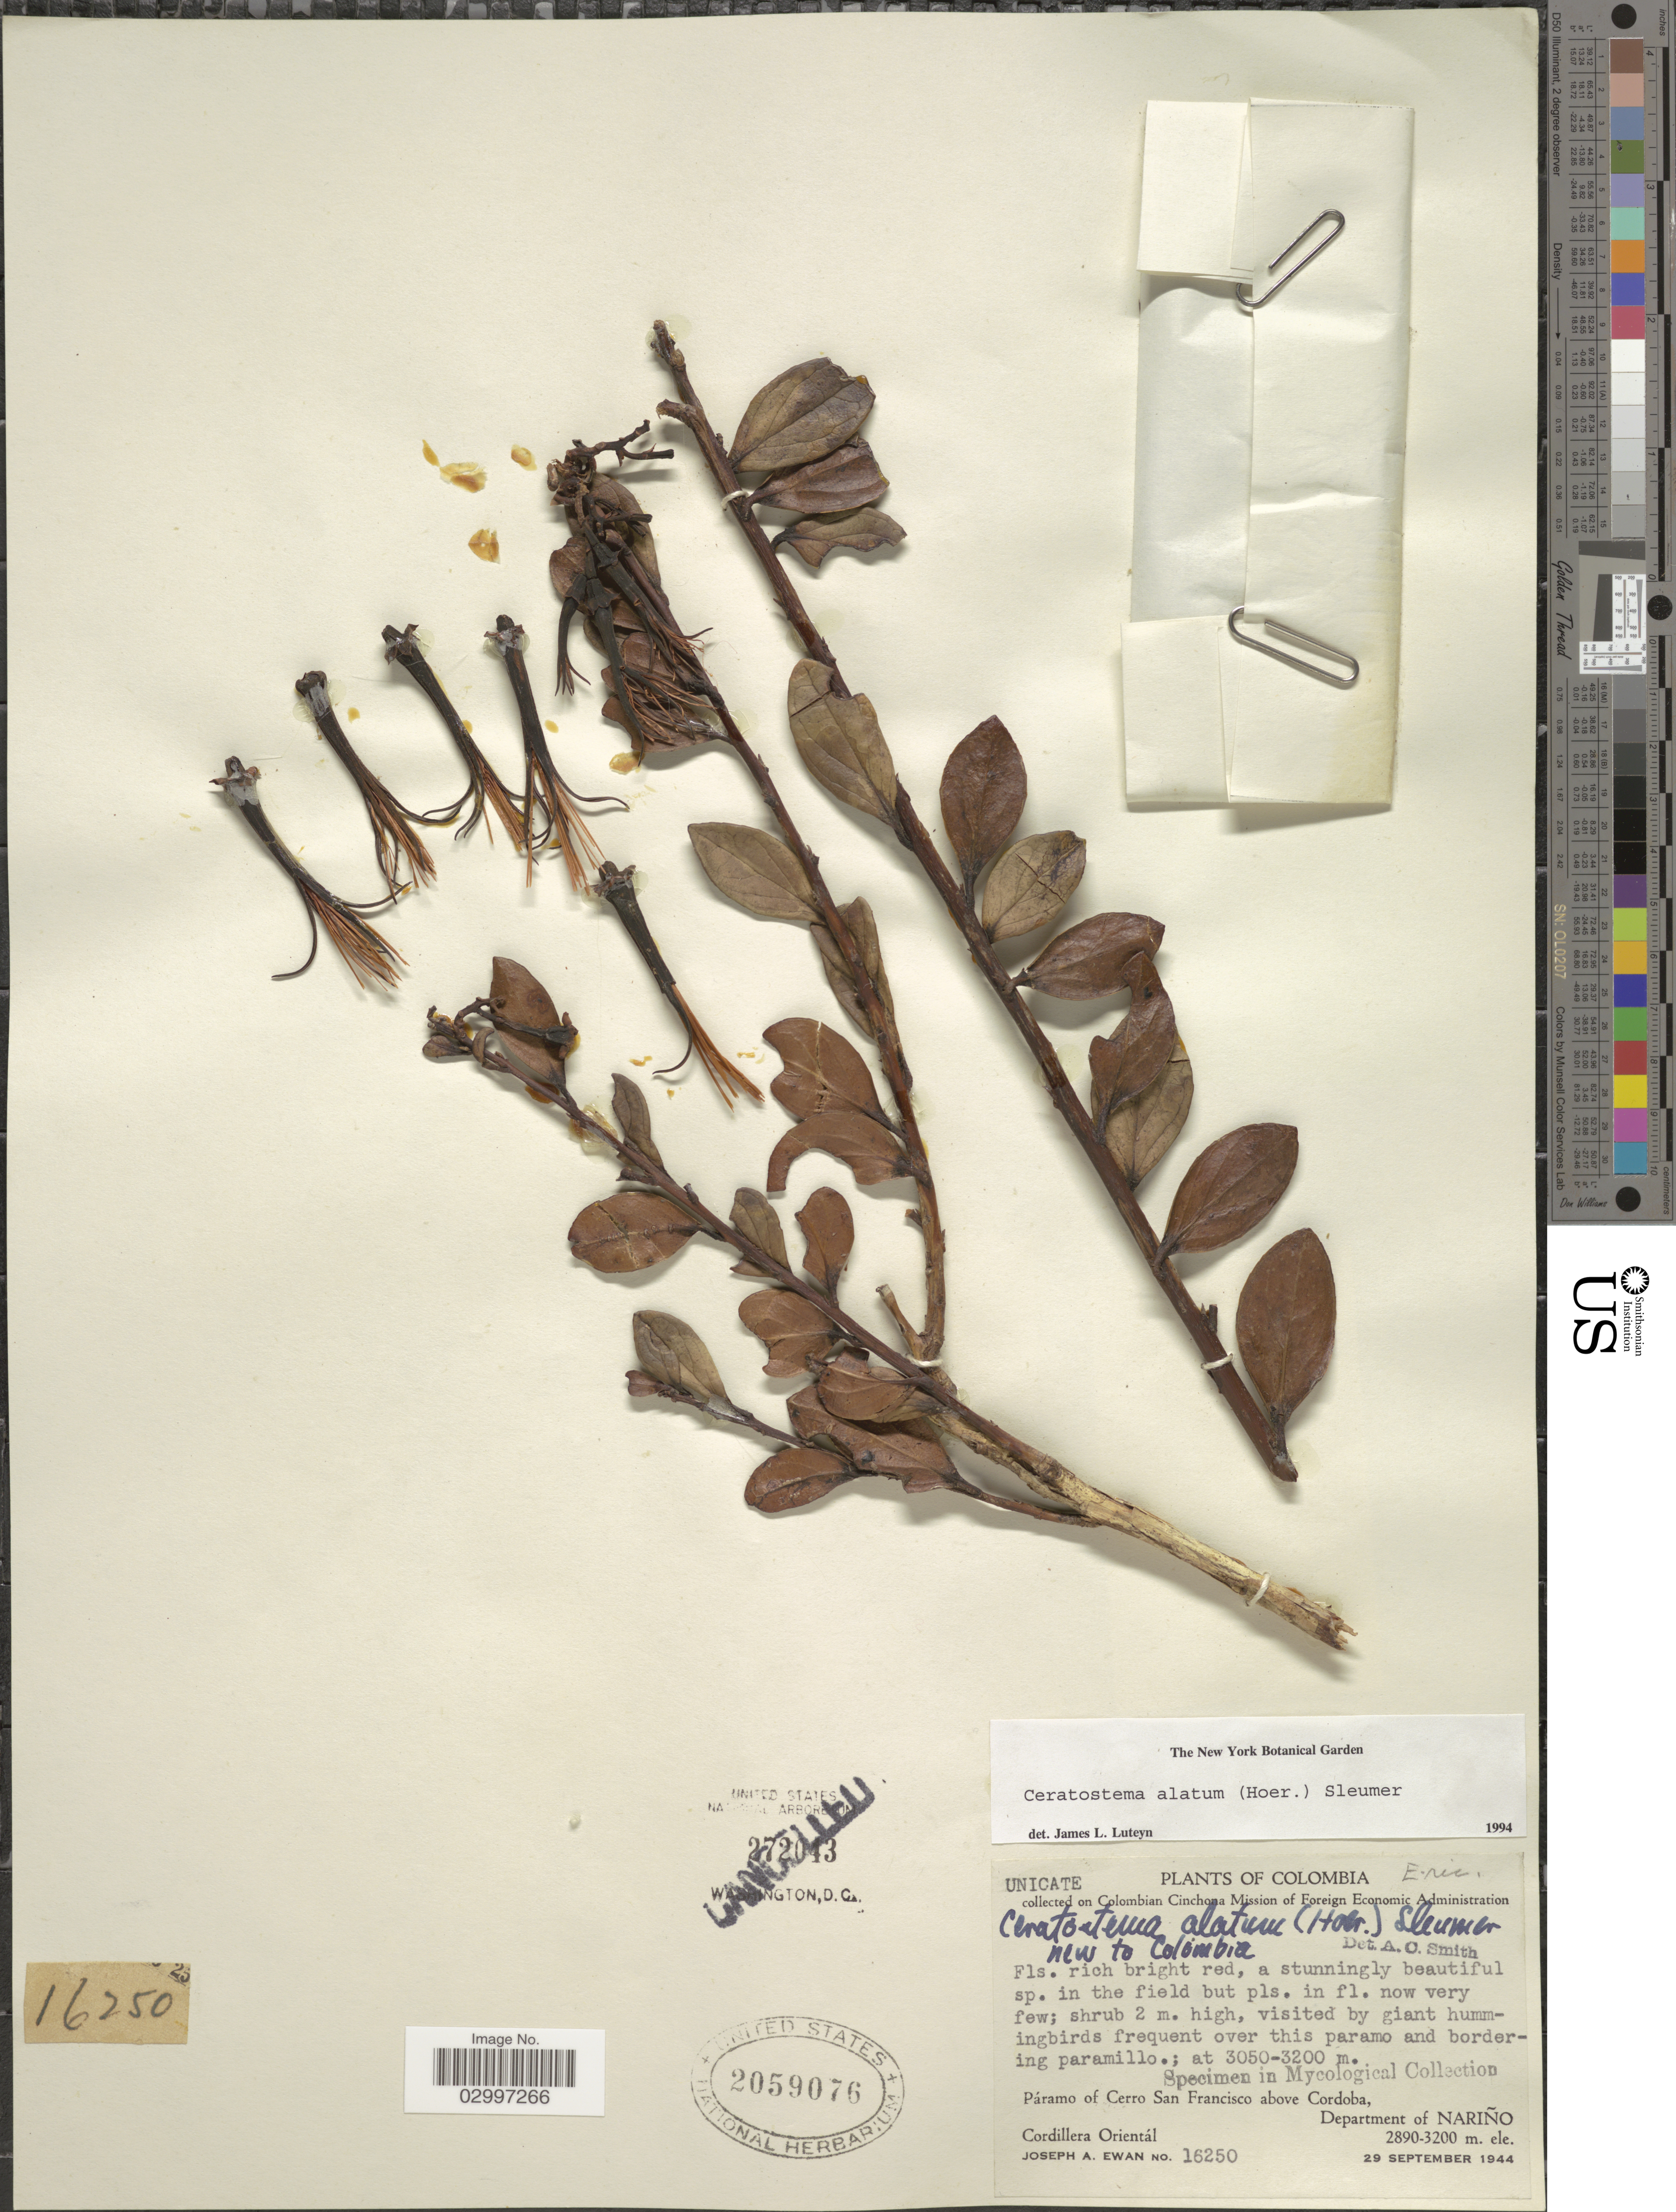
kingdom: Plantae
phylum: Tracheophyta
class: Magnoliopsida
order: Ericales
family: Ericaceae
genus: Ceratostema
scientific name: Ceratostema alatum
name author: (Hoerold) Sleumer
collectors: J. A. Ewan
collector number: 16250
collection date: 1944-09-29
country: Colombia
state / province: Nariño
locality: Páramo of Cerro San Francisco above Cordoba, Department of Nariño, Cordillera Orientál.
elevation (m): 3050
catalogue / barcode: US 2059076